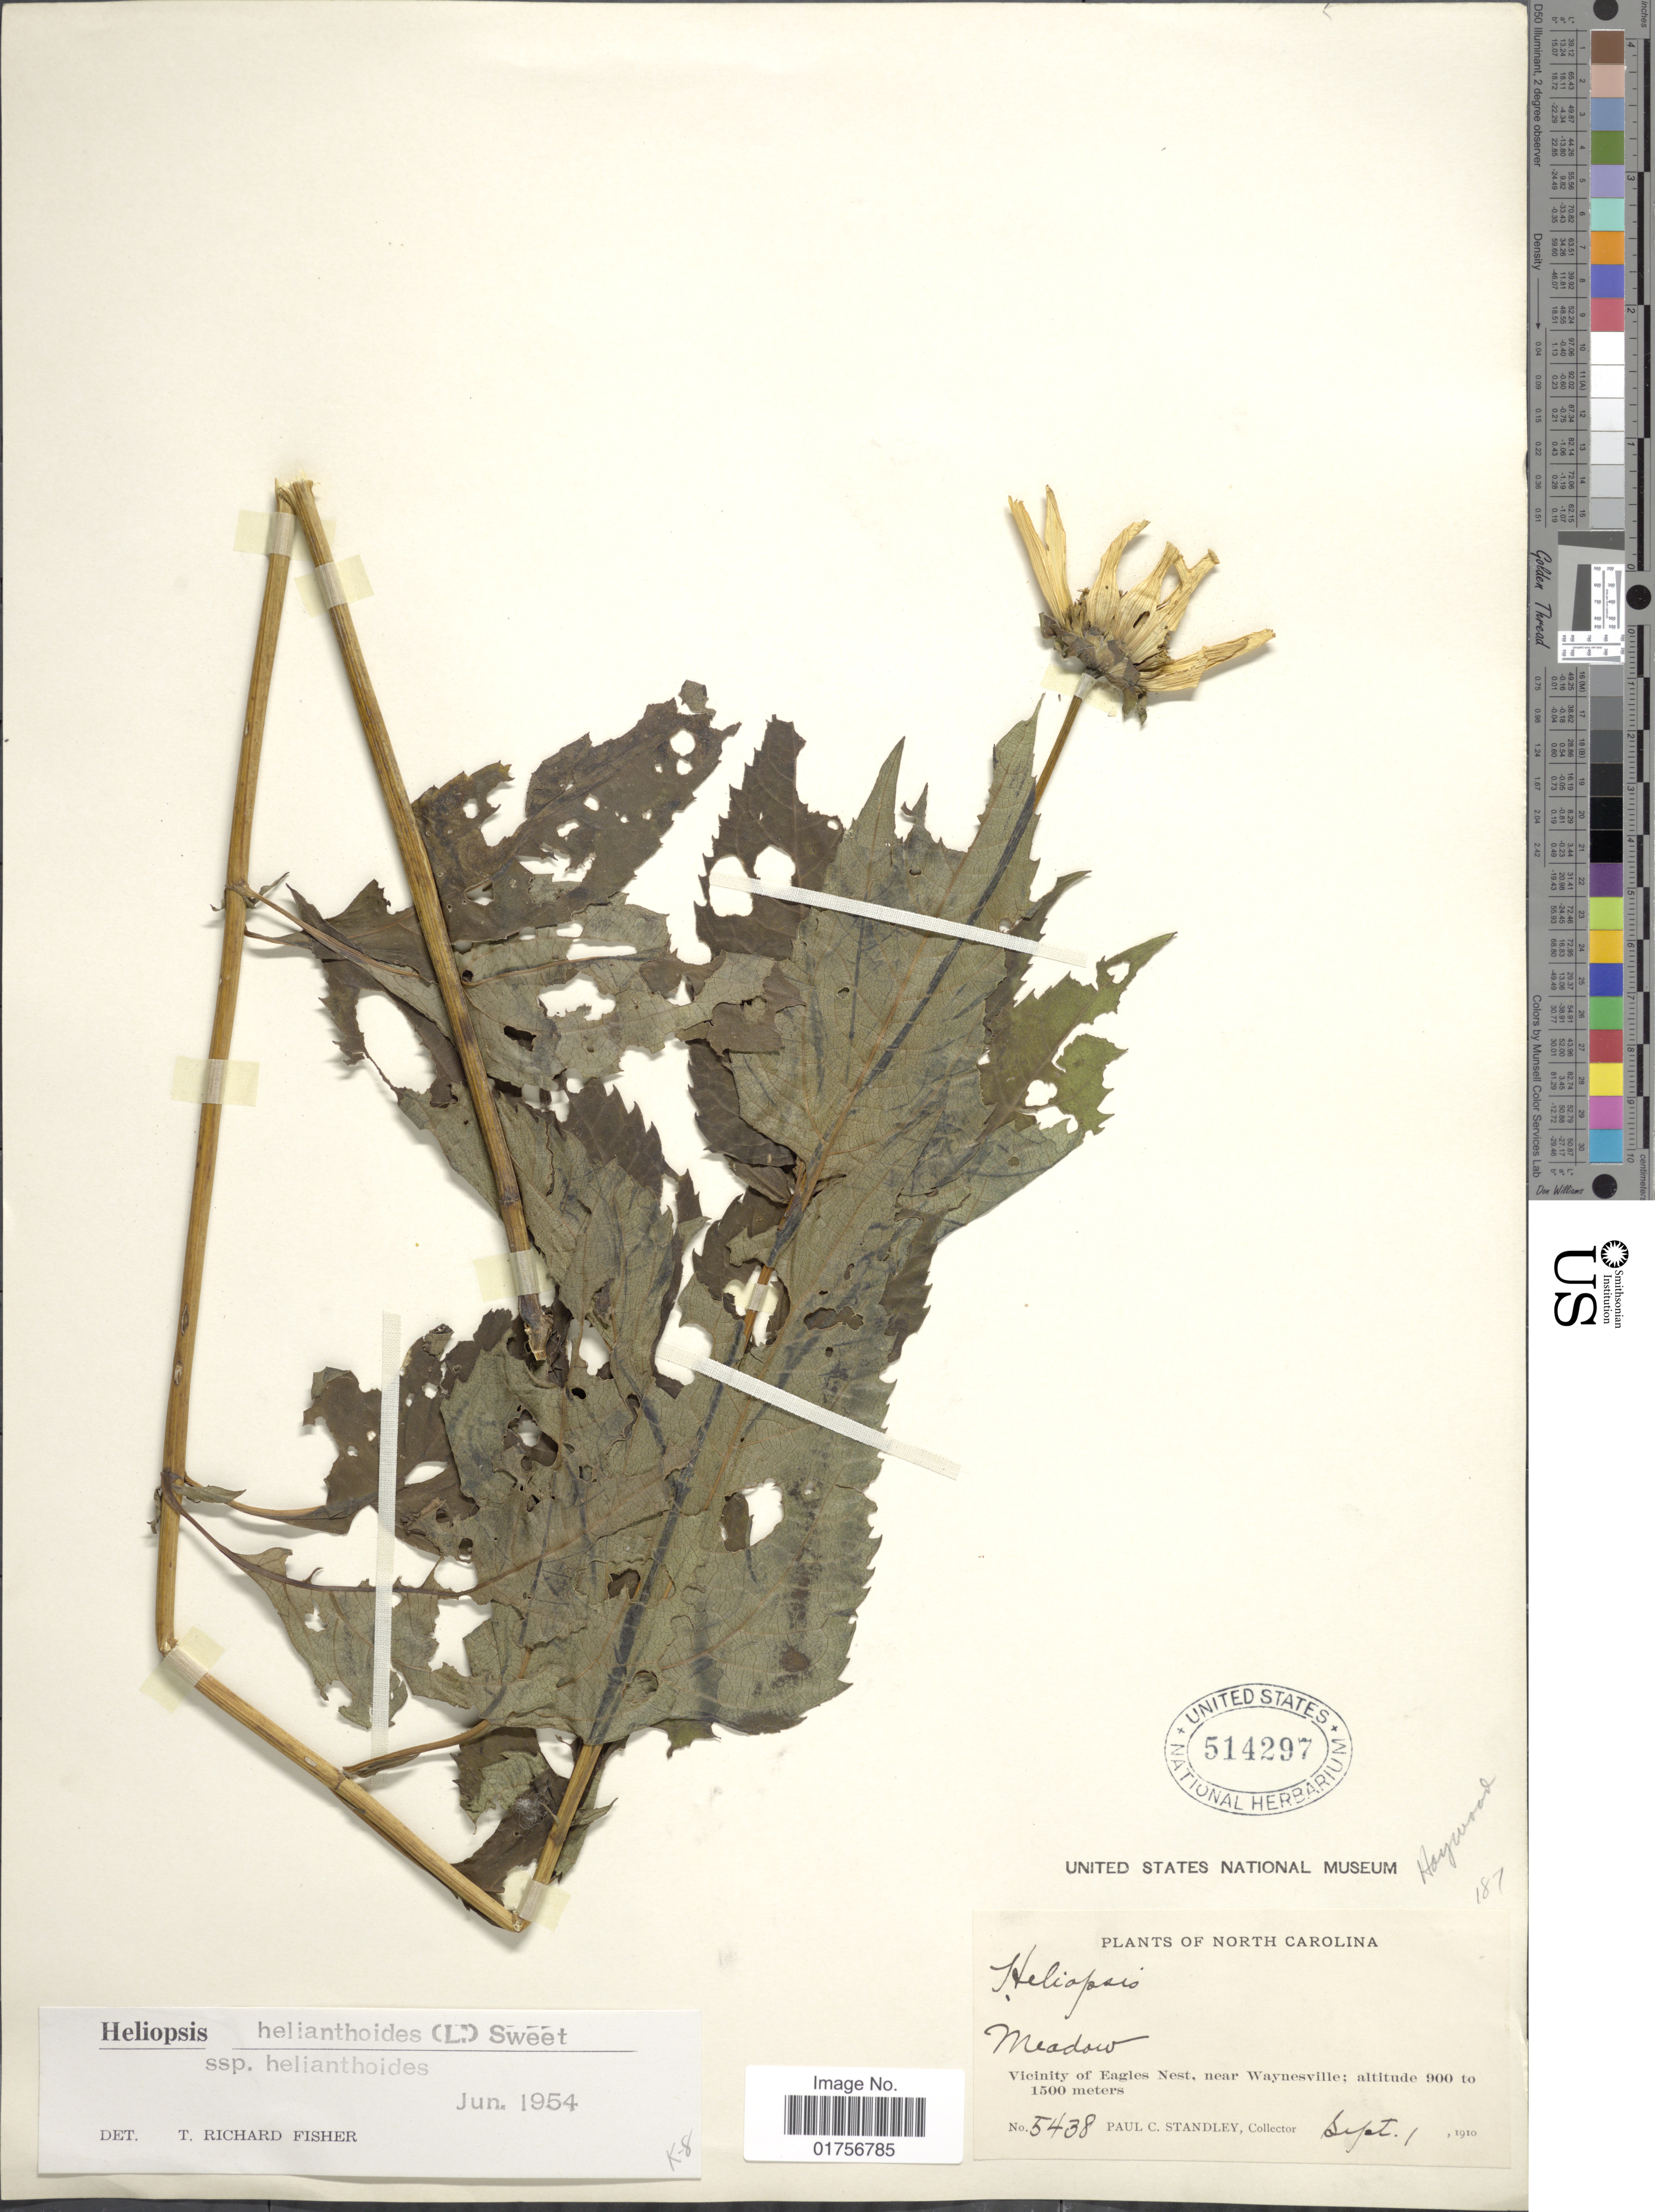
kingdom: Plantae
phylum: Tracheophyta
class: Magnoliopsida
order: Asterales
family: Asteraceae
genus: Heliopsis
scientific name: Heliopsis helianthoides subsp. helianthoides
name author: (L.) Sweet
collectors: P. C. Standley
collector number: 5438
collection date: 1910-09-01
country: United States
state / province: North Carolina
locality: Vicinity of Eagles Nest, near Waynesville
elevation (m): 900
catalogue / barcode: US 514297